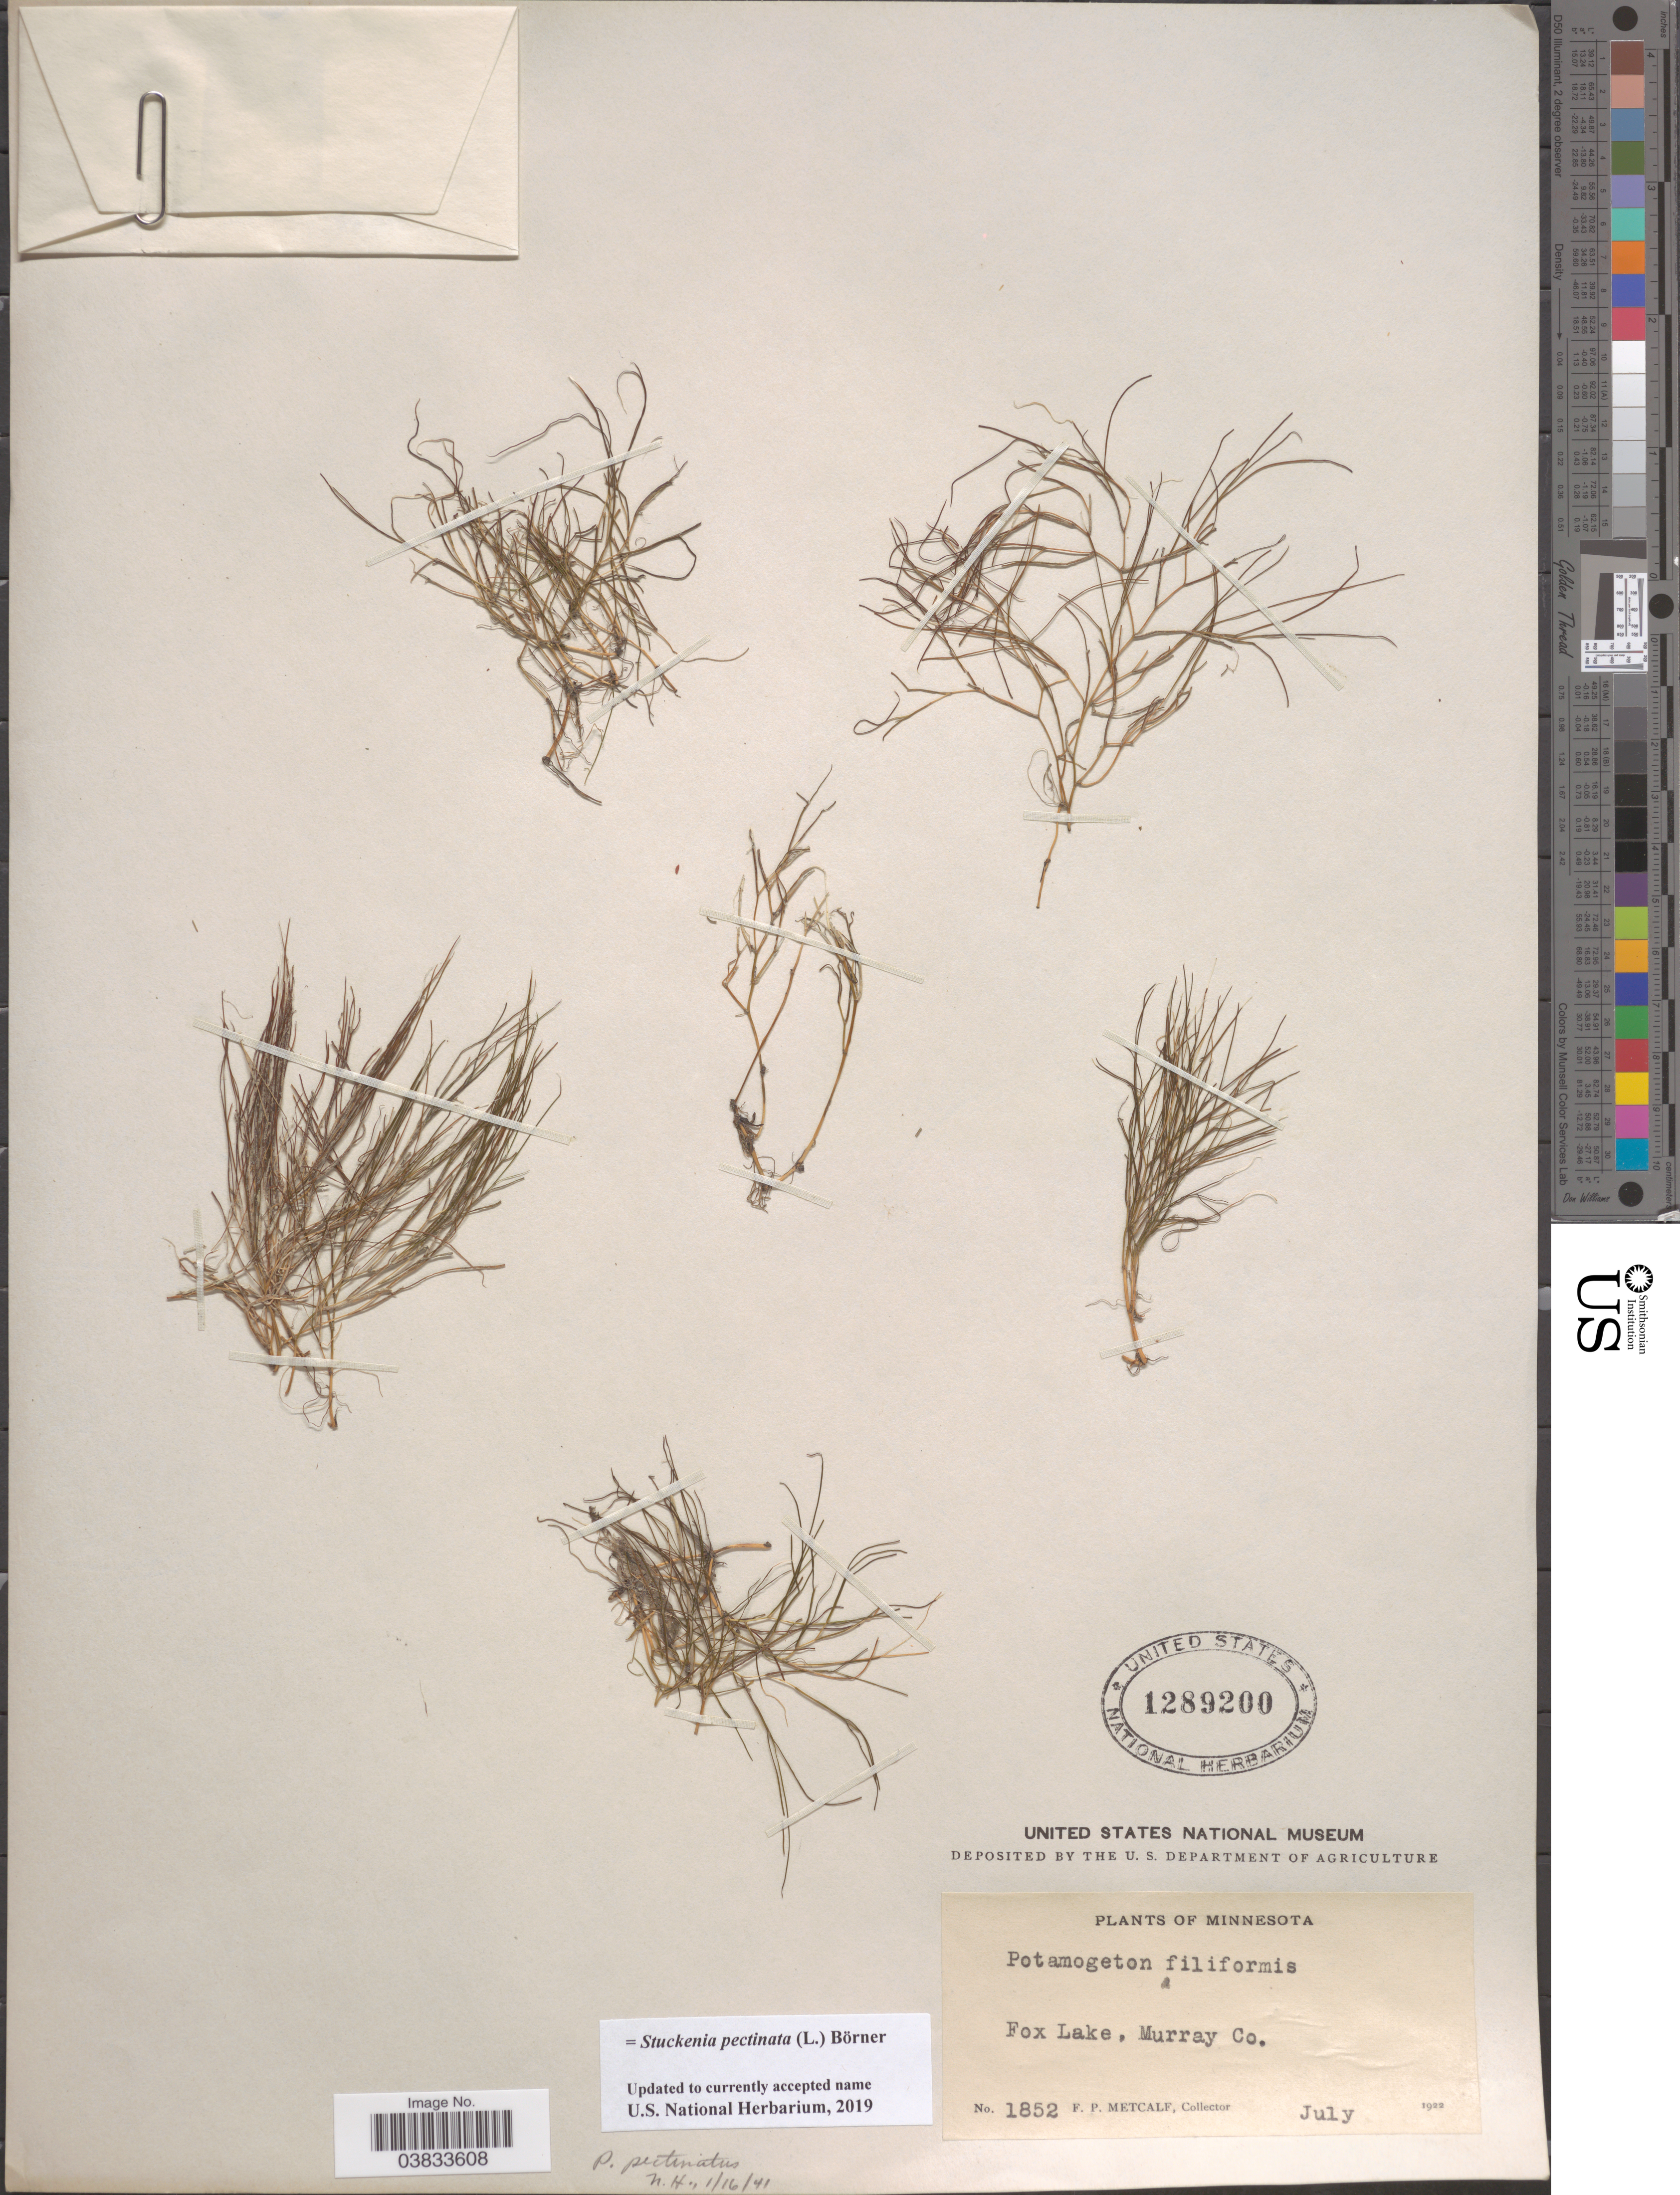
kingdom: Plantae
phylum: Tracheophyta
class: Liliopsida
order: Alismatales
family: Potamogetonaceae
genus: Stuckenia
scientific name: Stuckenia pectinata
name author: (L.) Börner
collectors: F. Metcalf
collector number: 1852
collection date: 1922-07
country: United States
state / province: Minnesota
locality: Fox Lake, Murray Co.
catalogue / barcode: US 1289200